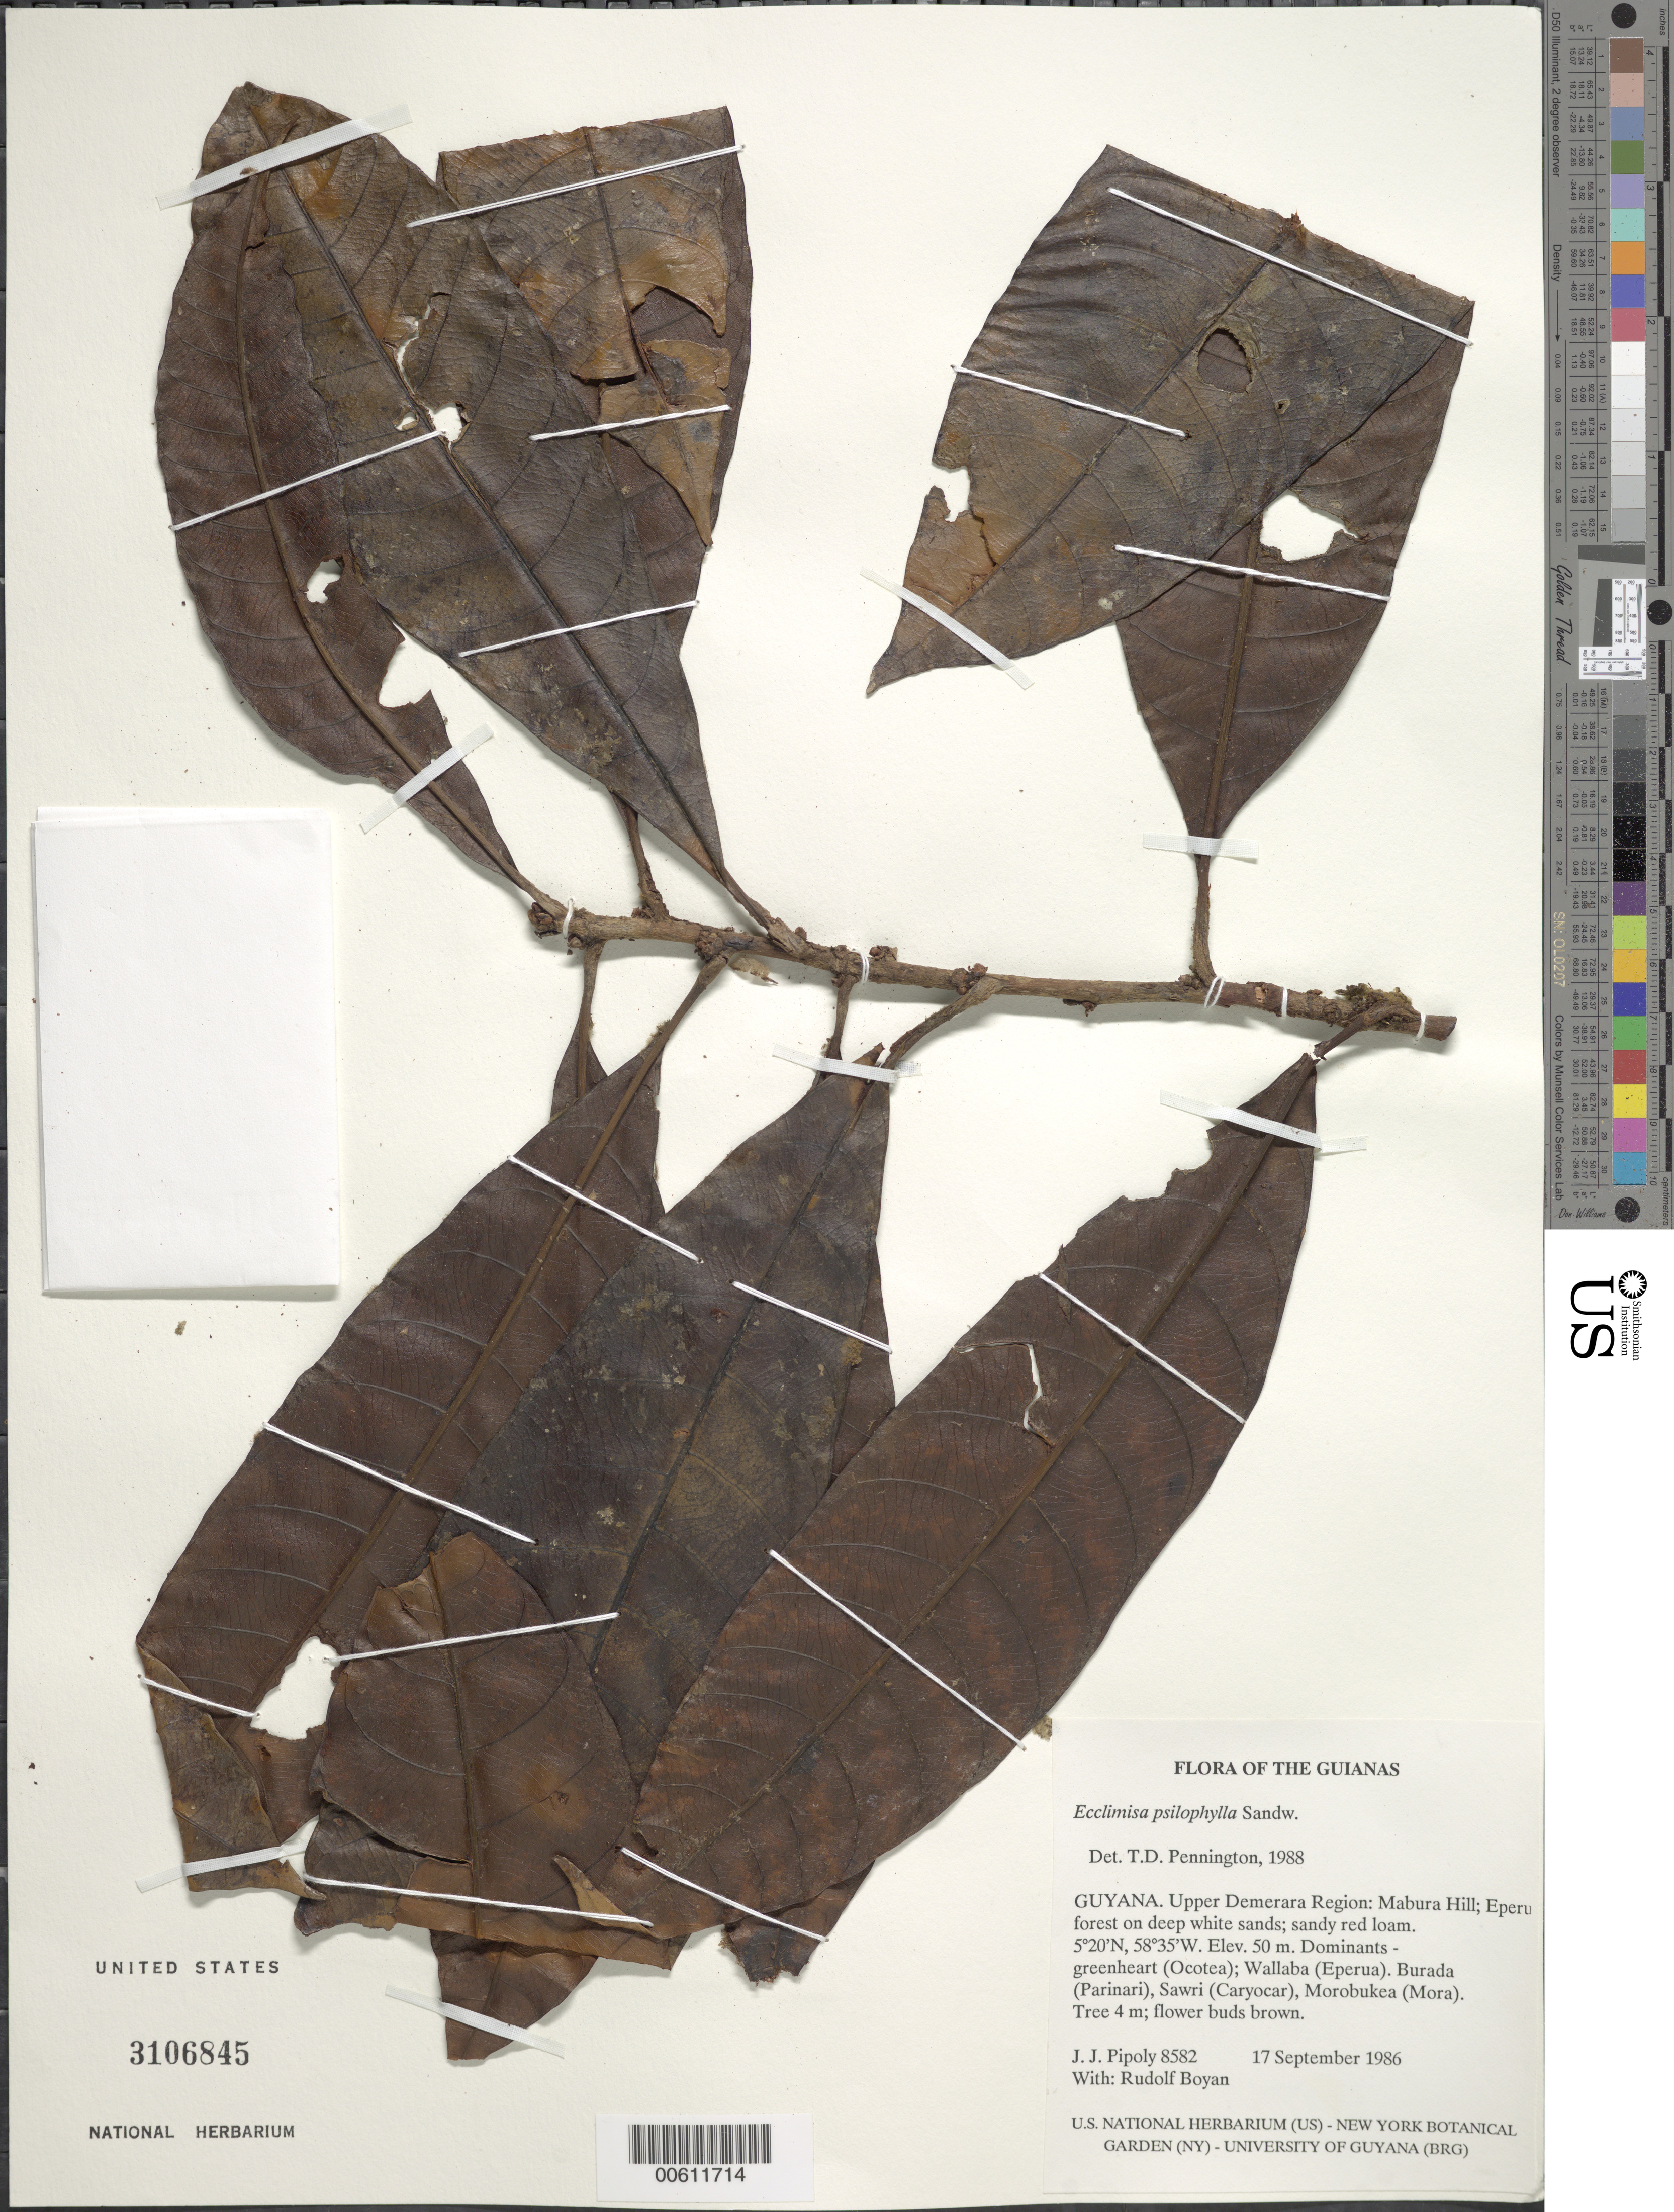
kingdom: Plantae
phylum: Tracheophyta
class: Magnoliopsida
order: Ericales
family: Sapotaceae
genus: Ecclinusa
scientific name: Ecclinusa psilophylla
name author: Sandwith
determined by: Pennington, T. D., (K)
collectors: J. J. Pipoly & R. Boyan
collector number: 8582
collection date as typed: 17 September 1986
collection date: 1986-09-17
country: Guyana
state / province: U. Demerara-Berbice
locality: Mabura Hill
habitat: Eperua forest on deep white sands; sandy red loam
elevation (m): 50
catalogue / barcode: US 3106845